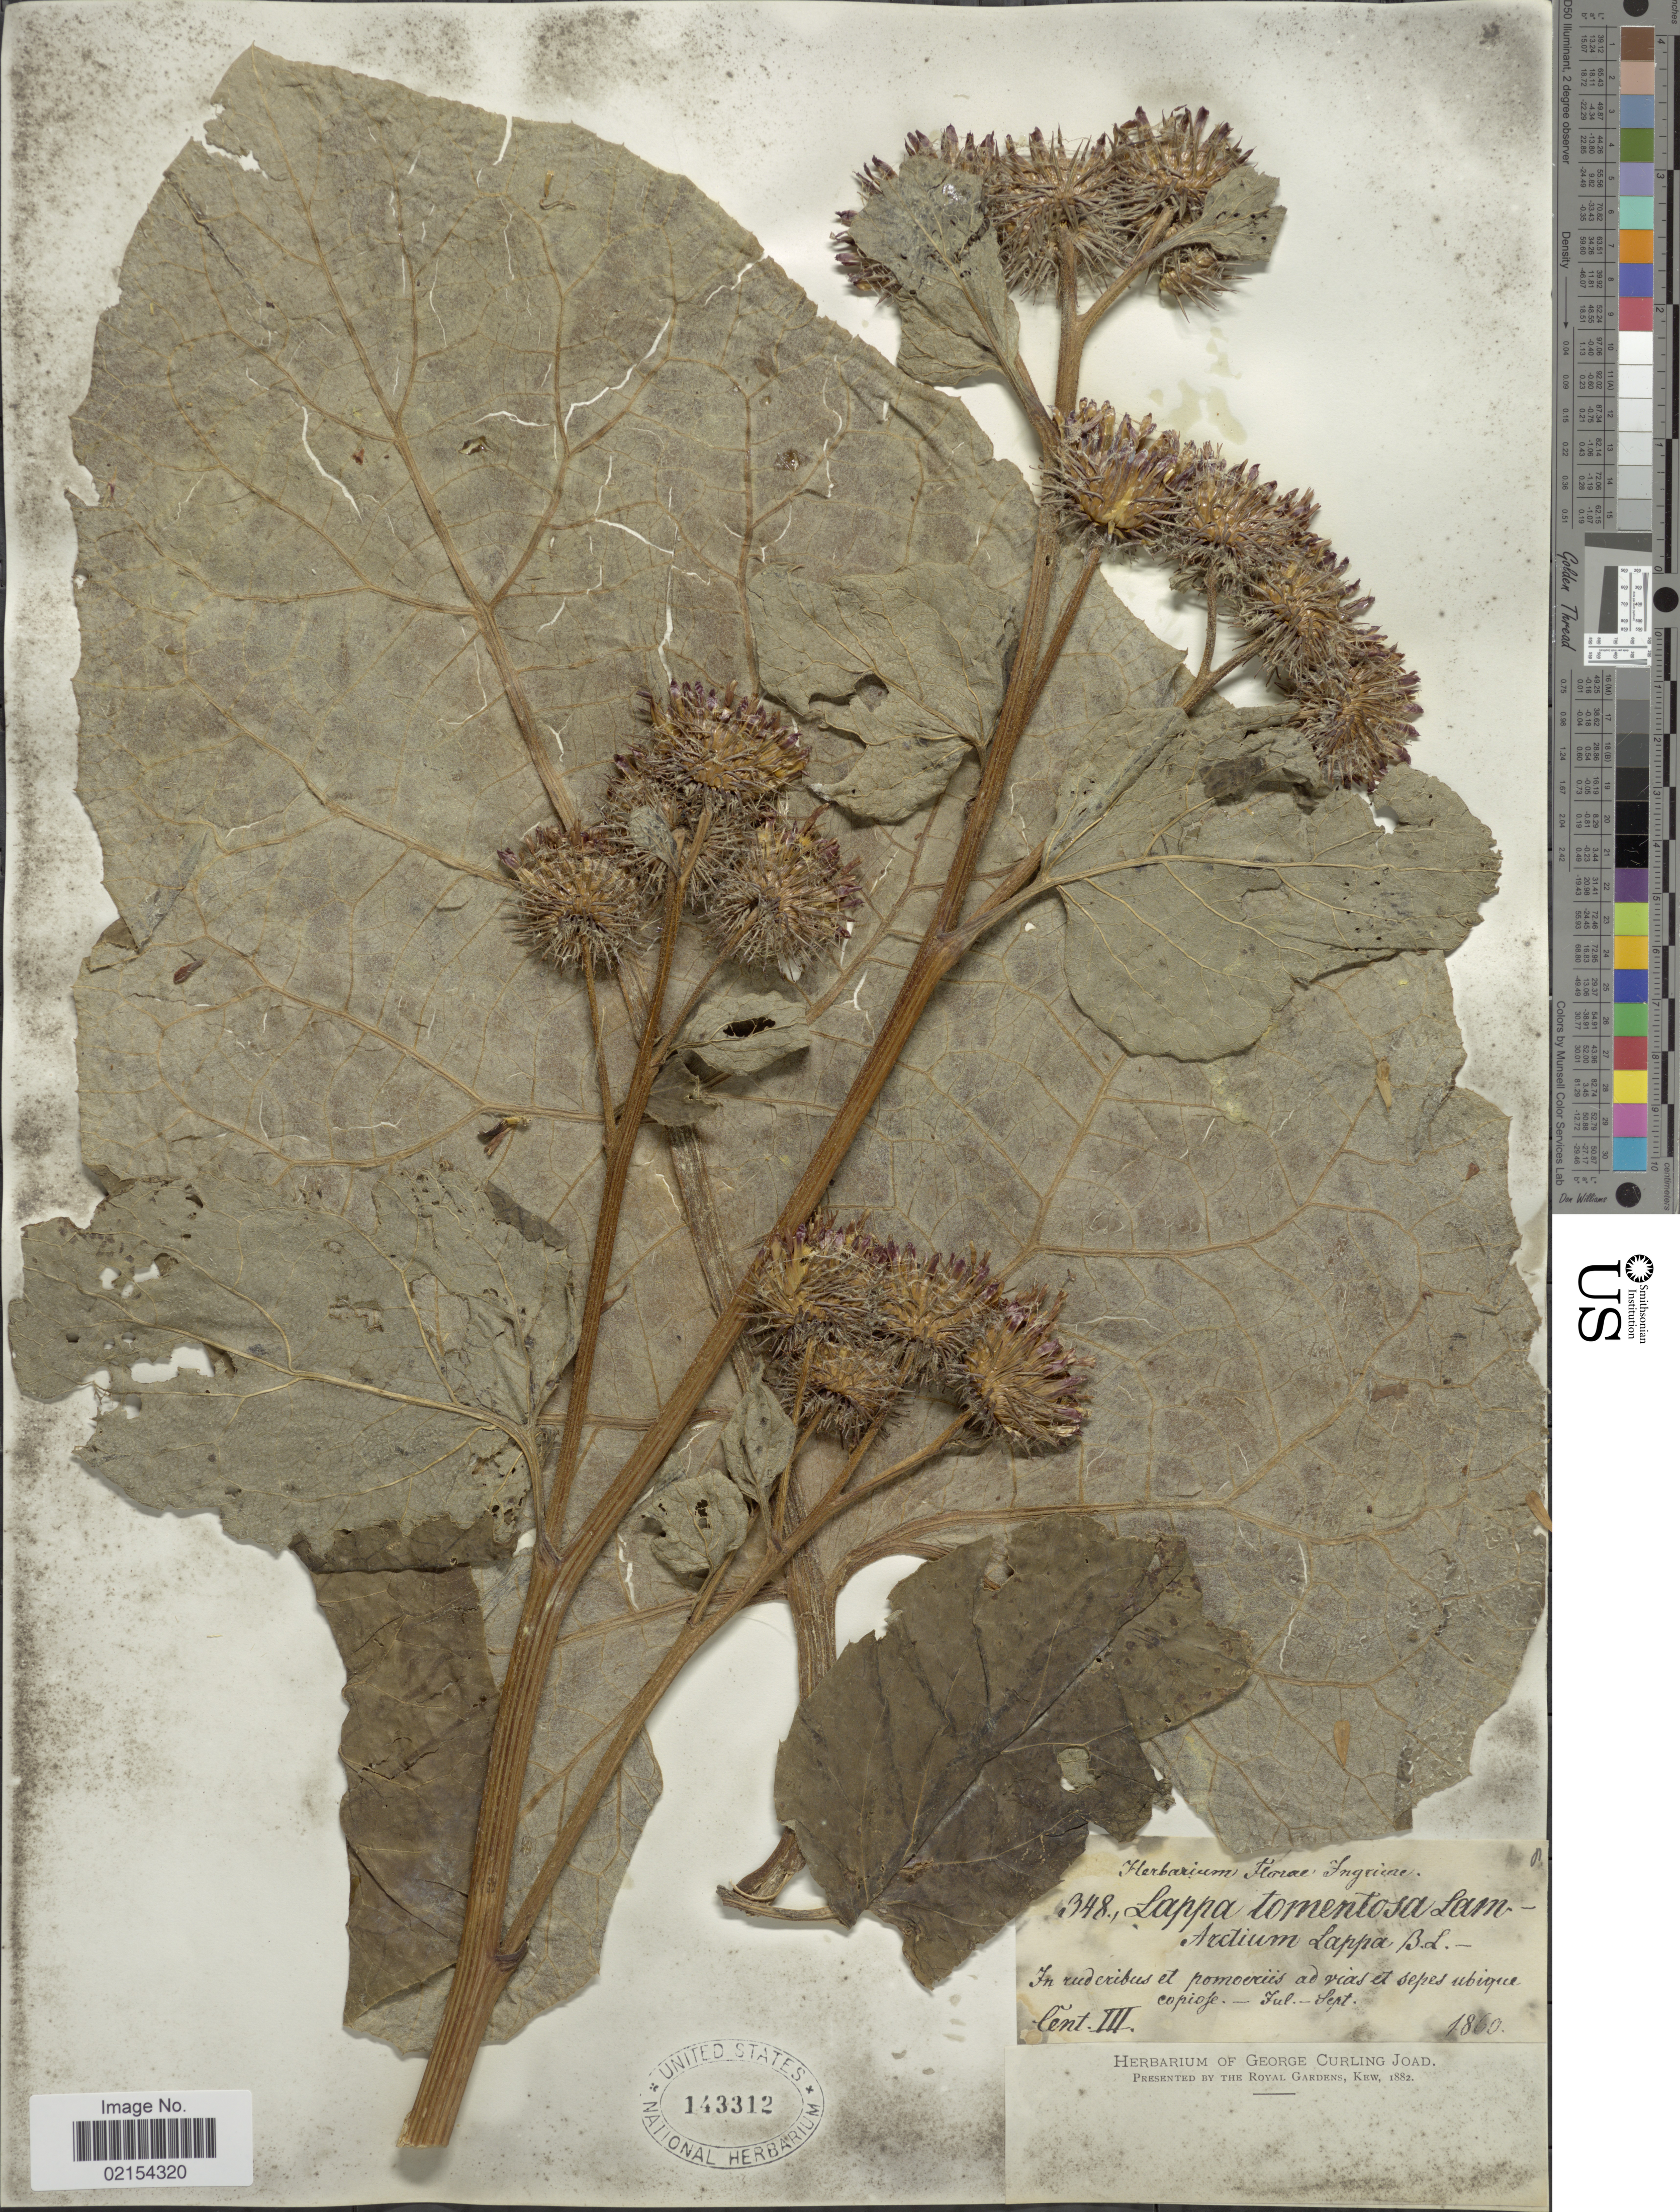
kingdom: Plantae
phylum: Tracheophyta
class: Magnoliopsida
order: Asterales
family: Asteraceae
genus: Arctium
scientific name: Arctium tomentosum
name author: Mill.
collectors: Herbarium Florae Ingricae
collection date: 1860-07/1860-09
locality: Ad vias et sepes subique copiose [interpreted]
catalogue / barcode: US 143312